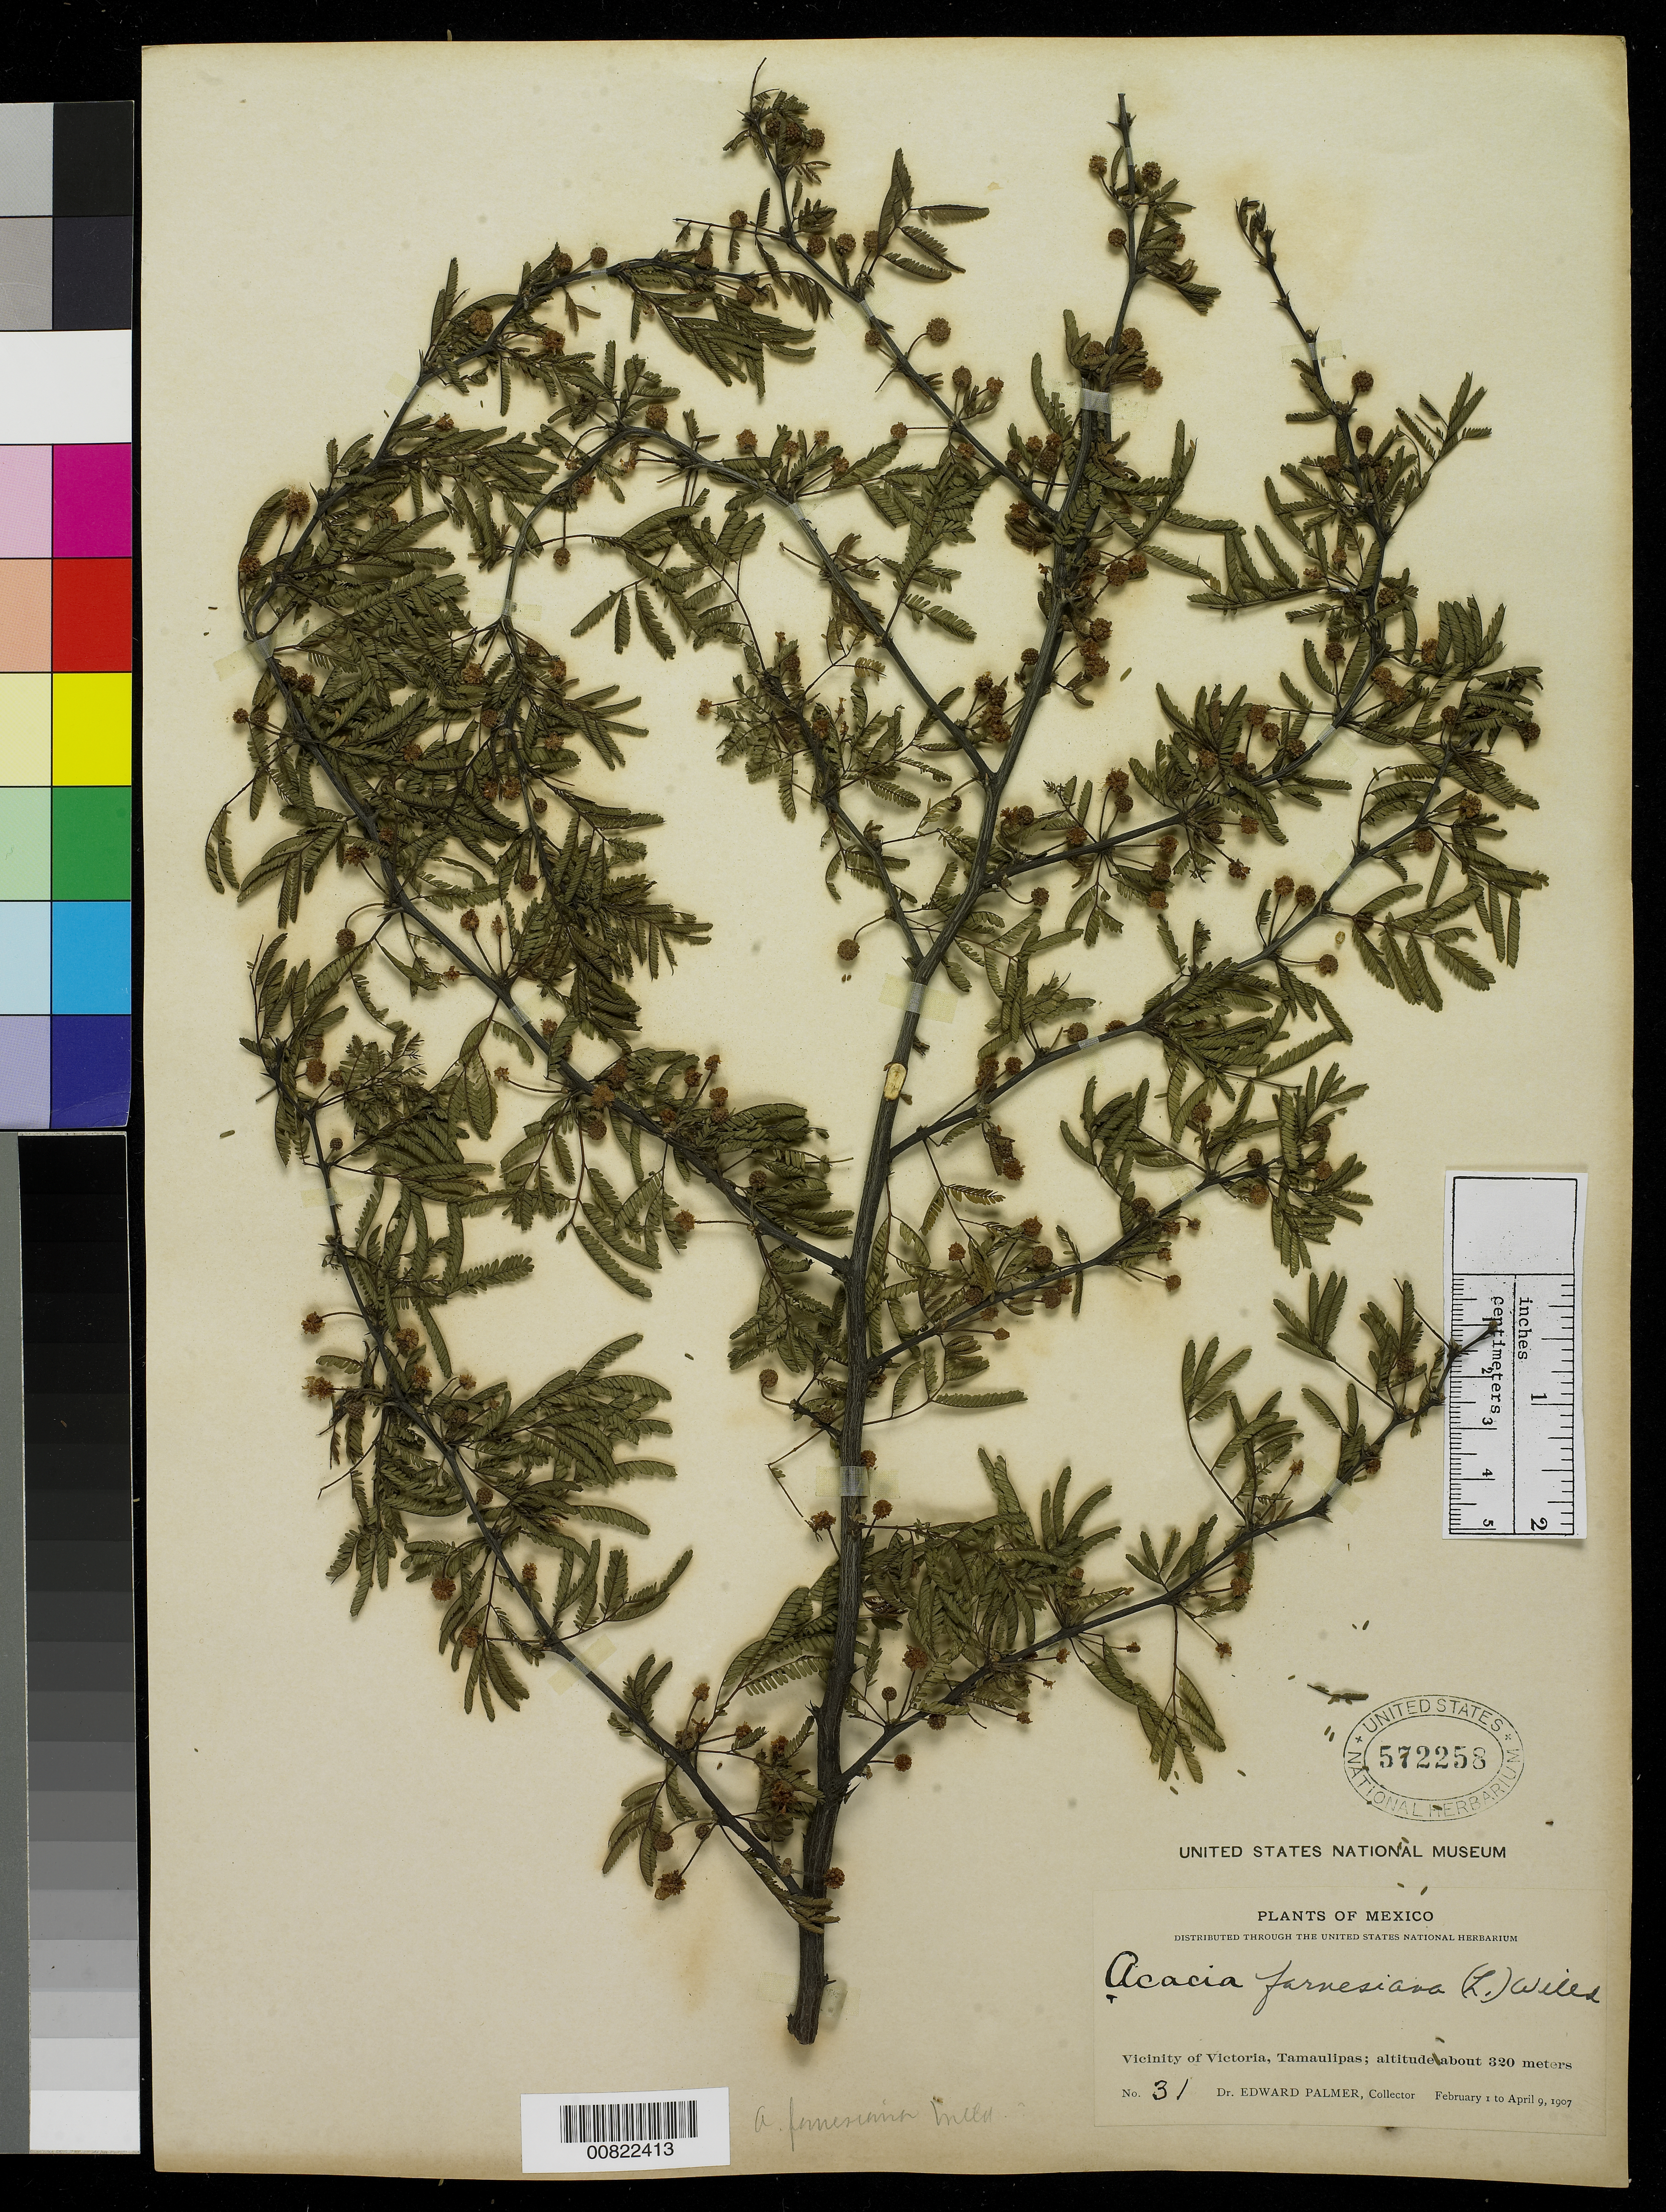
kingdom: Plantae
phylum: Tracheophyta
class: Magnoliopsida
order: Fabales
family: Fabaceae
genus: Vachellia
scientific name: Vachellia farnesiana var. farnesiana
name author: (L.) Wight & Arn.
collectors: E. Palmer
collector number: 31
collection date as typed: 01 Feb 1907 to 09 Apr 1907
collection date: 1907-02-01/1907-04-09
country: Mexico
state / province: Tamaulipas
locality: Vicinity of Victoria.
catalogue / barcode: US 572258